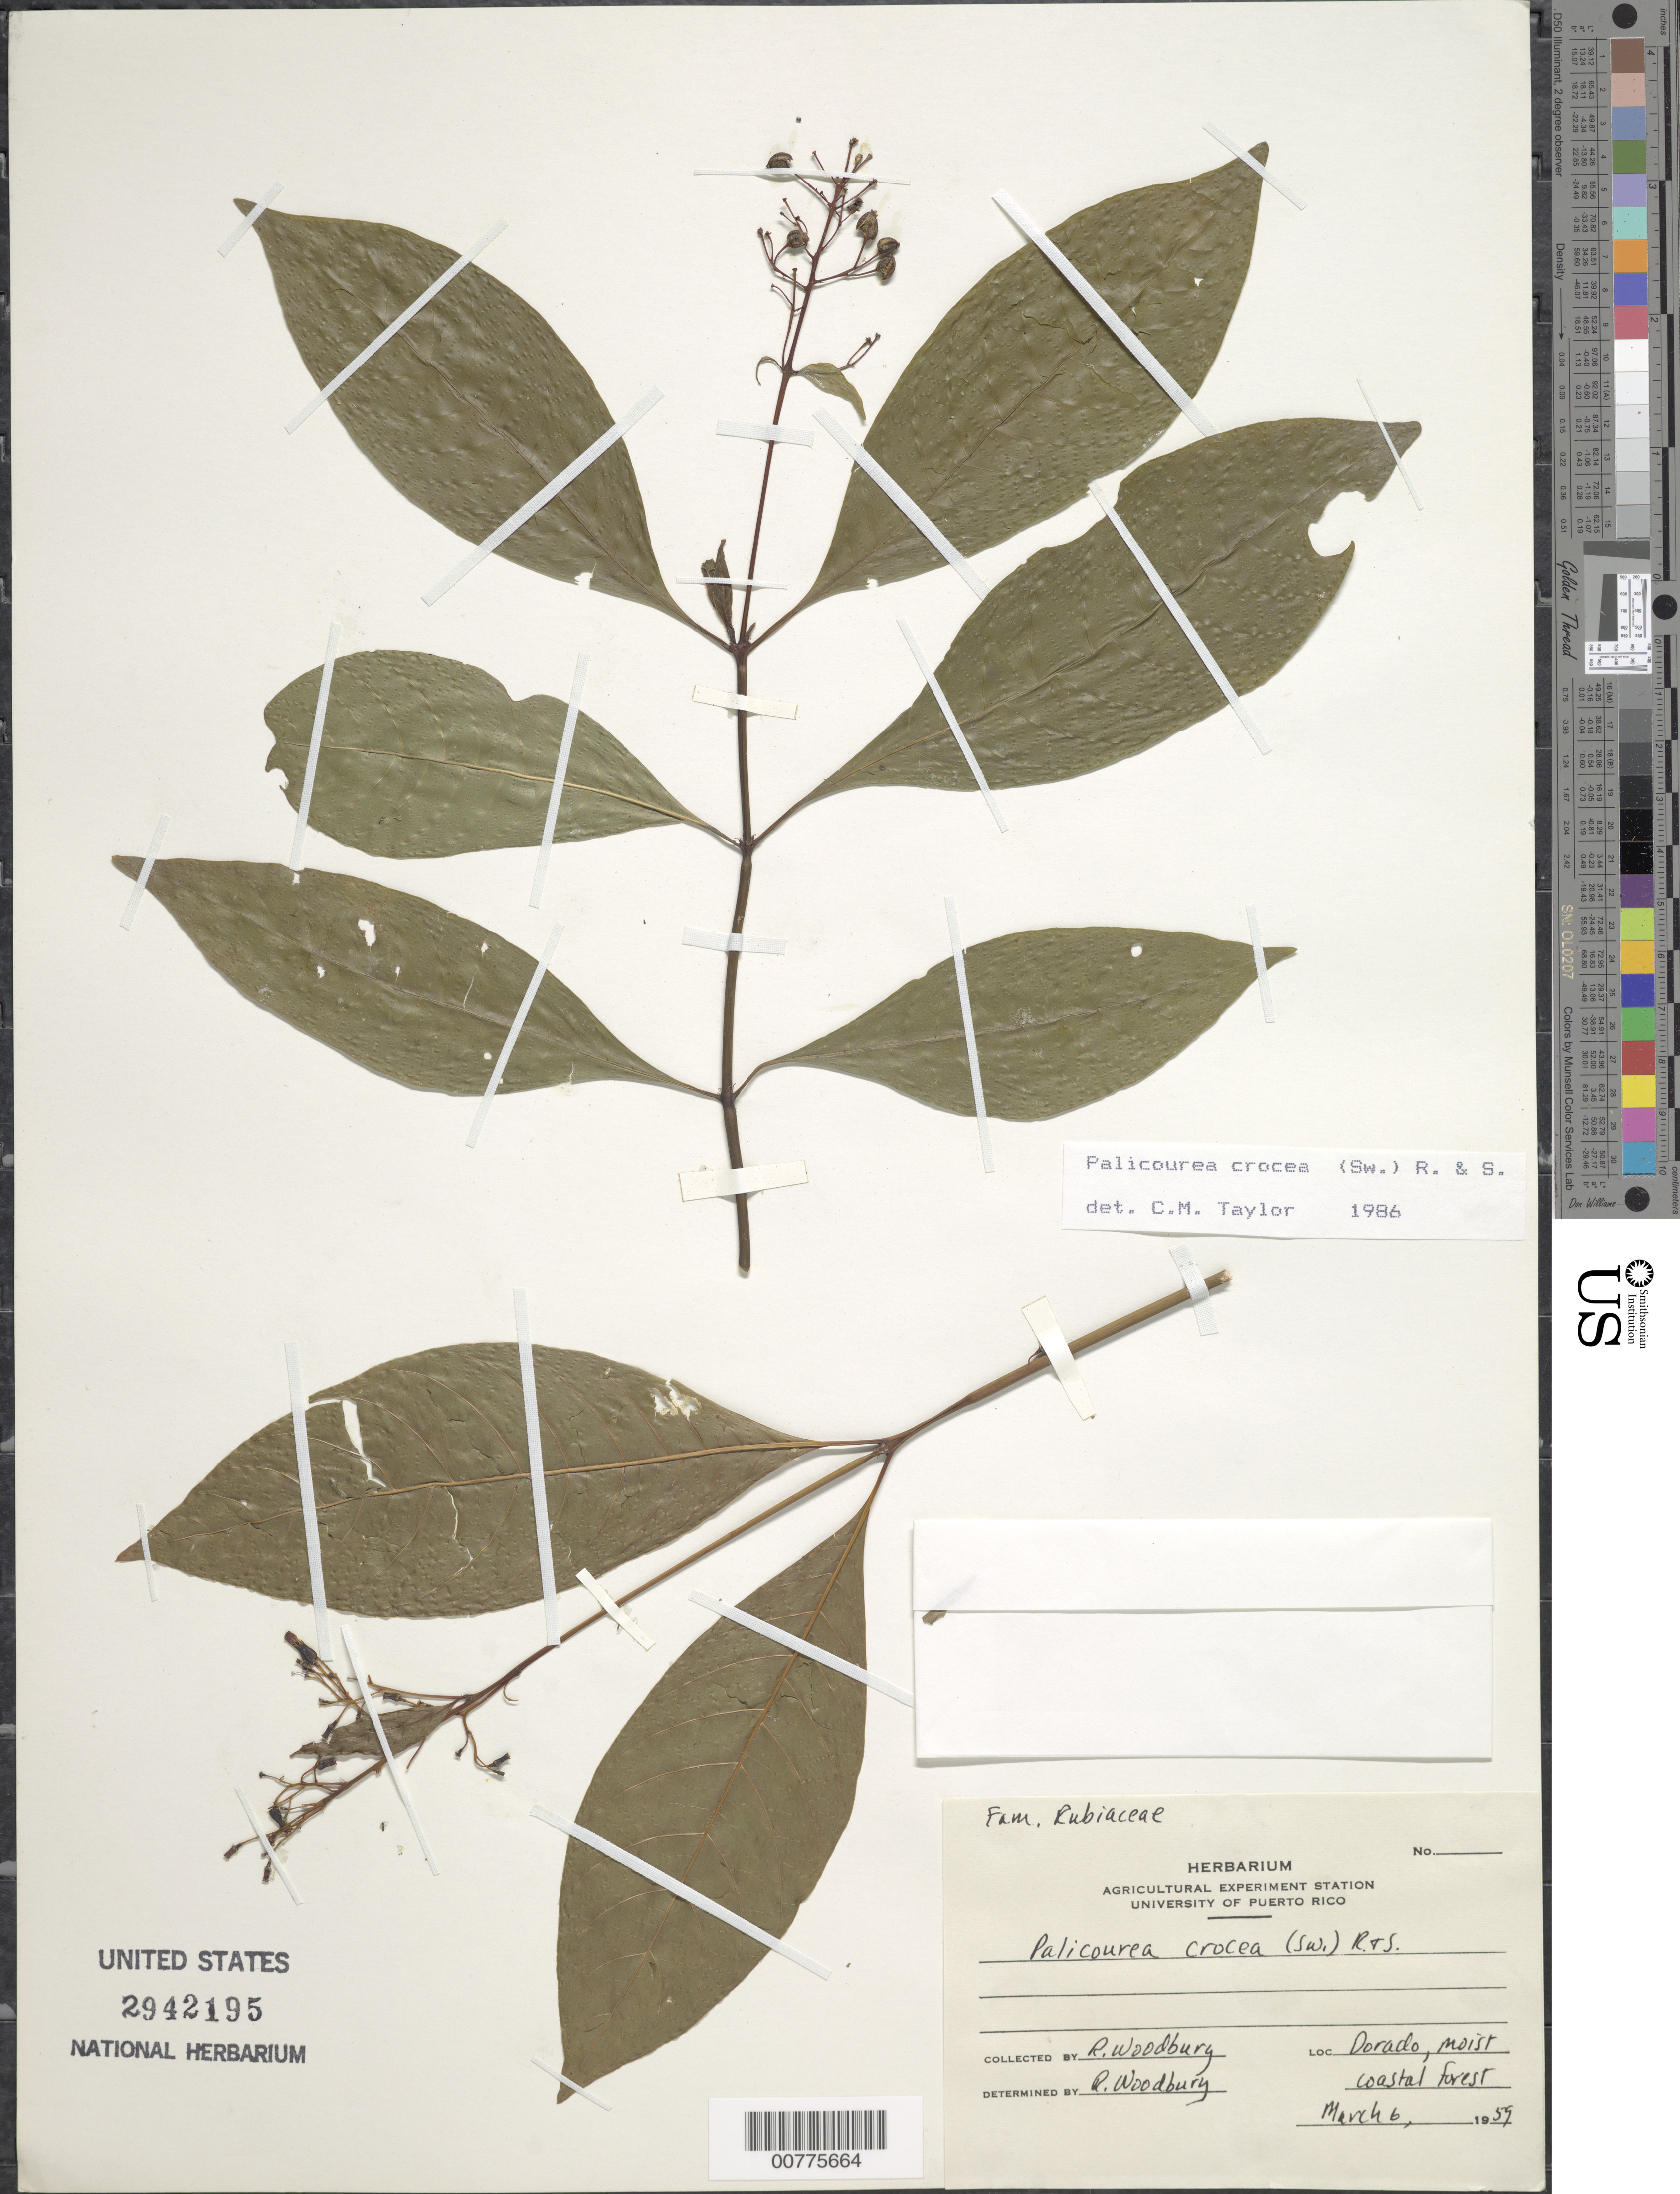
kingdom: Plantae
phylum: Tracheophyta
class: Magnoliopsida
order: Gentianales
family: Rubiaceae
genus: Palicourea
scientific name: Palicourea crocea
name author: (Sw.) Schult.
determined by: Taylor, Charlotte M.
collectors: R. O. Woodbury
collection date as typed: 06 Mar 1959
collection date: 1959-03-06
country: Puerto Rico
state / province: Dorado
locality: Dorado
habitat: Moist coastal forest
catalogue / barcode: US 2942195